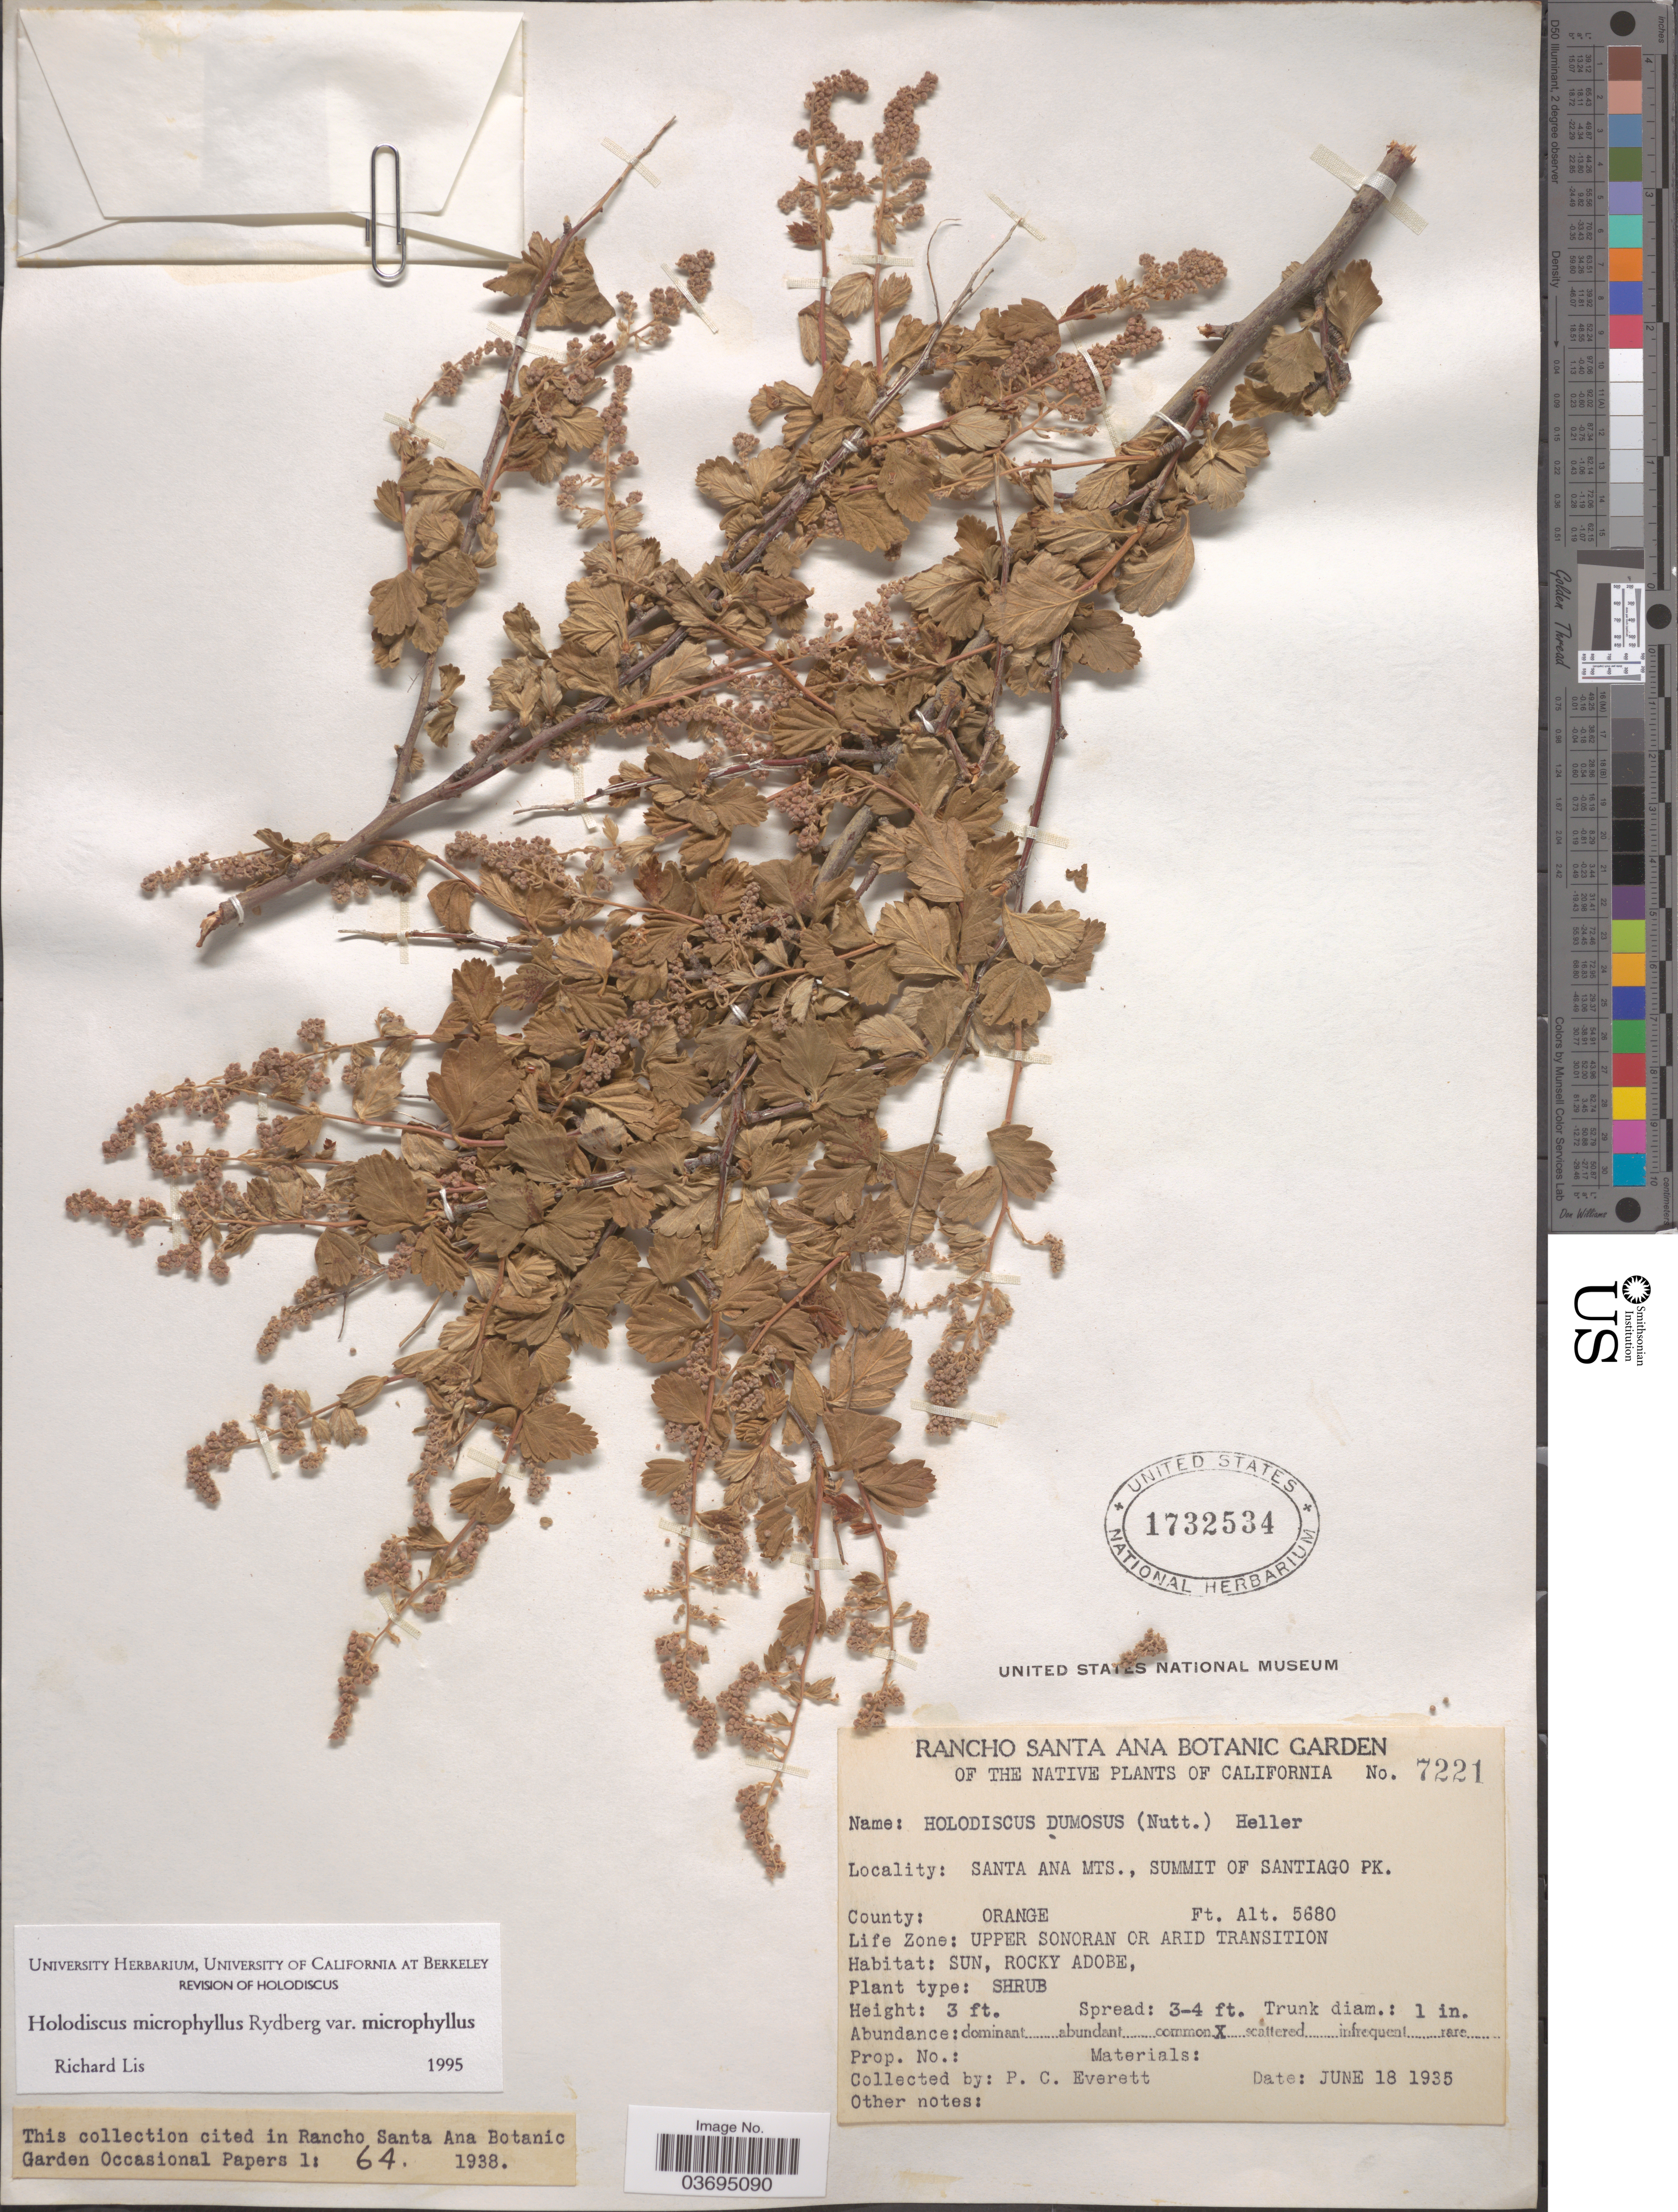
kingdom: Plantae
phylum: Tracheophyta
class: Magnoliopsida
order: Rosales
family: Rosaceae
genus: Holodiscus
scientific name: Holodiscus discolor var. microphyllus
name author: (Rydb.) Jeps.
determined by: Strong, Mark T., (BOT), Smithsonian Institution - National Museum of Natural History (UNITED STATES)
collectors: P. Everett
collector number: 7221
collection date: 1935-06-18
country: United States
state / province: California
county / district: Orange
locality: Santa Ana Mts., Summit of Santiago Pk. County: Orange.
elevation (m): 1731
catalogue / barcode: US 1732534